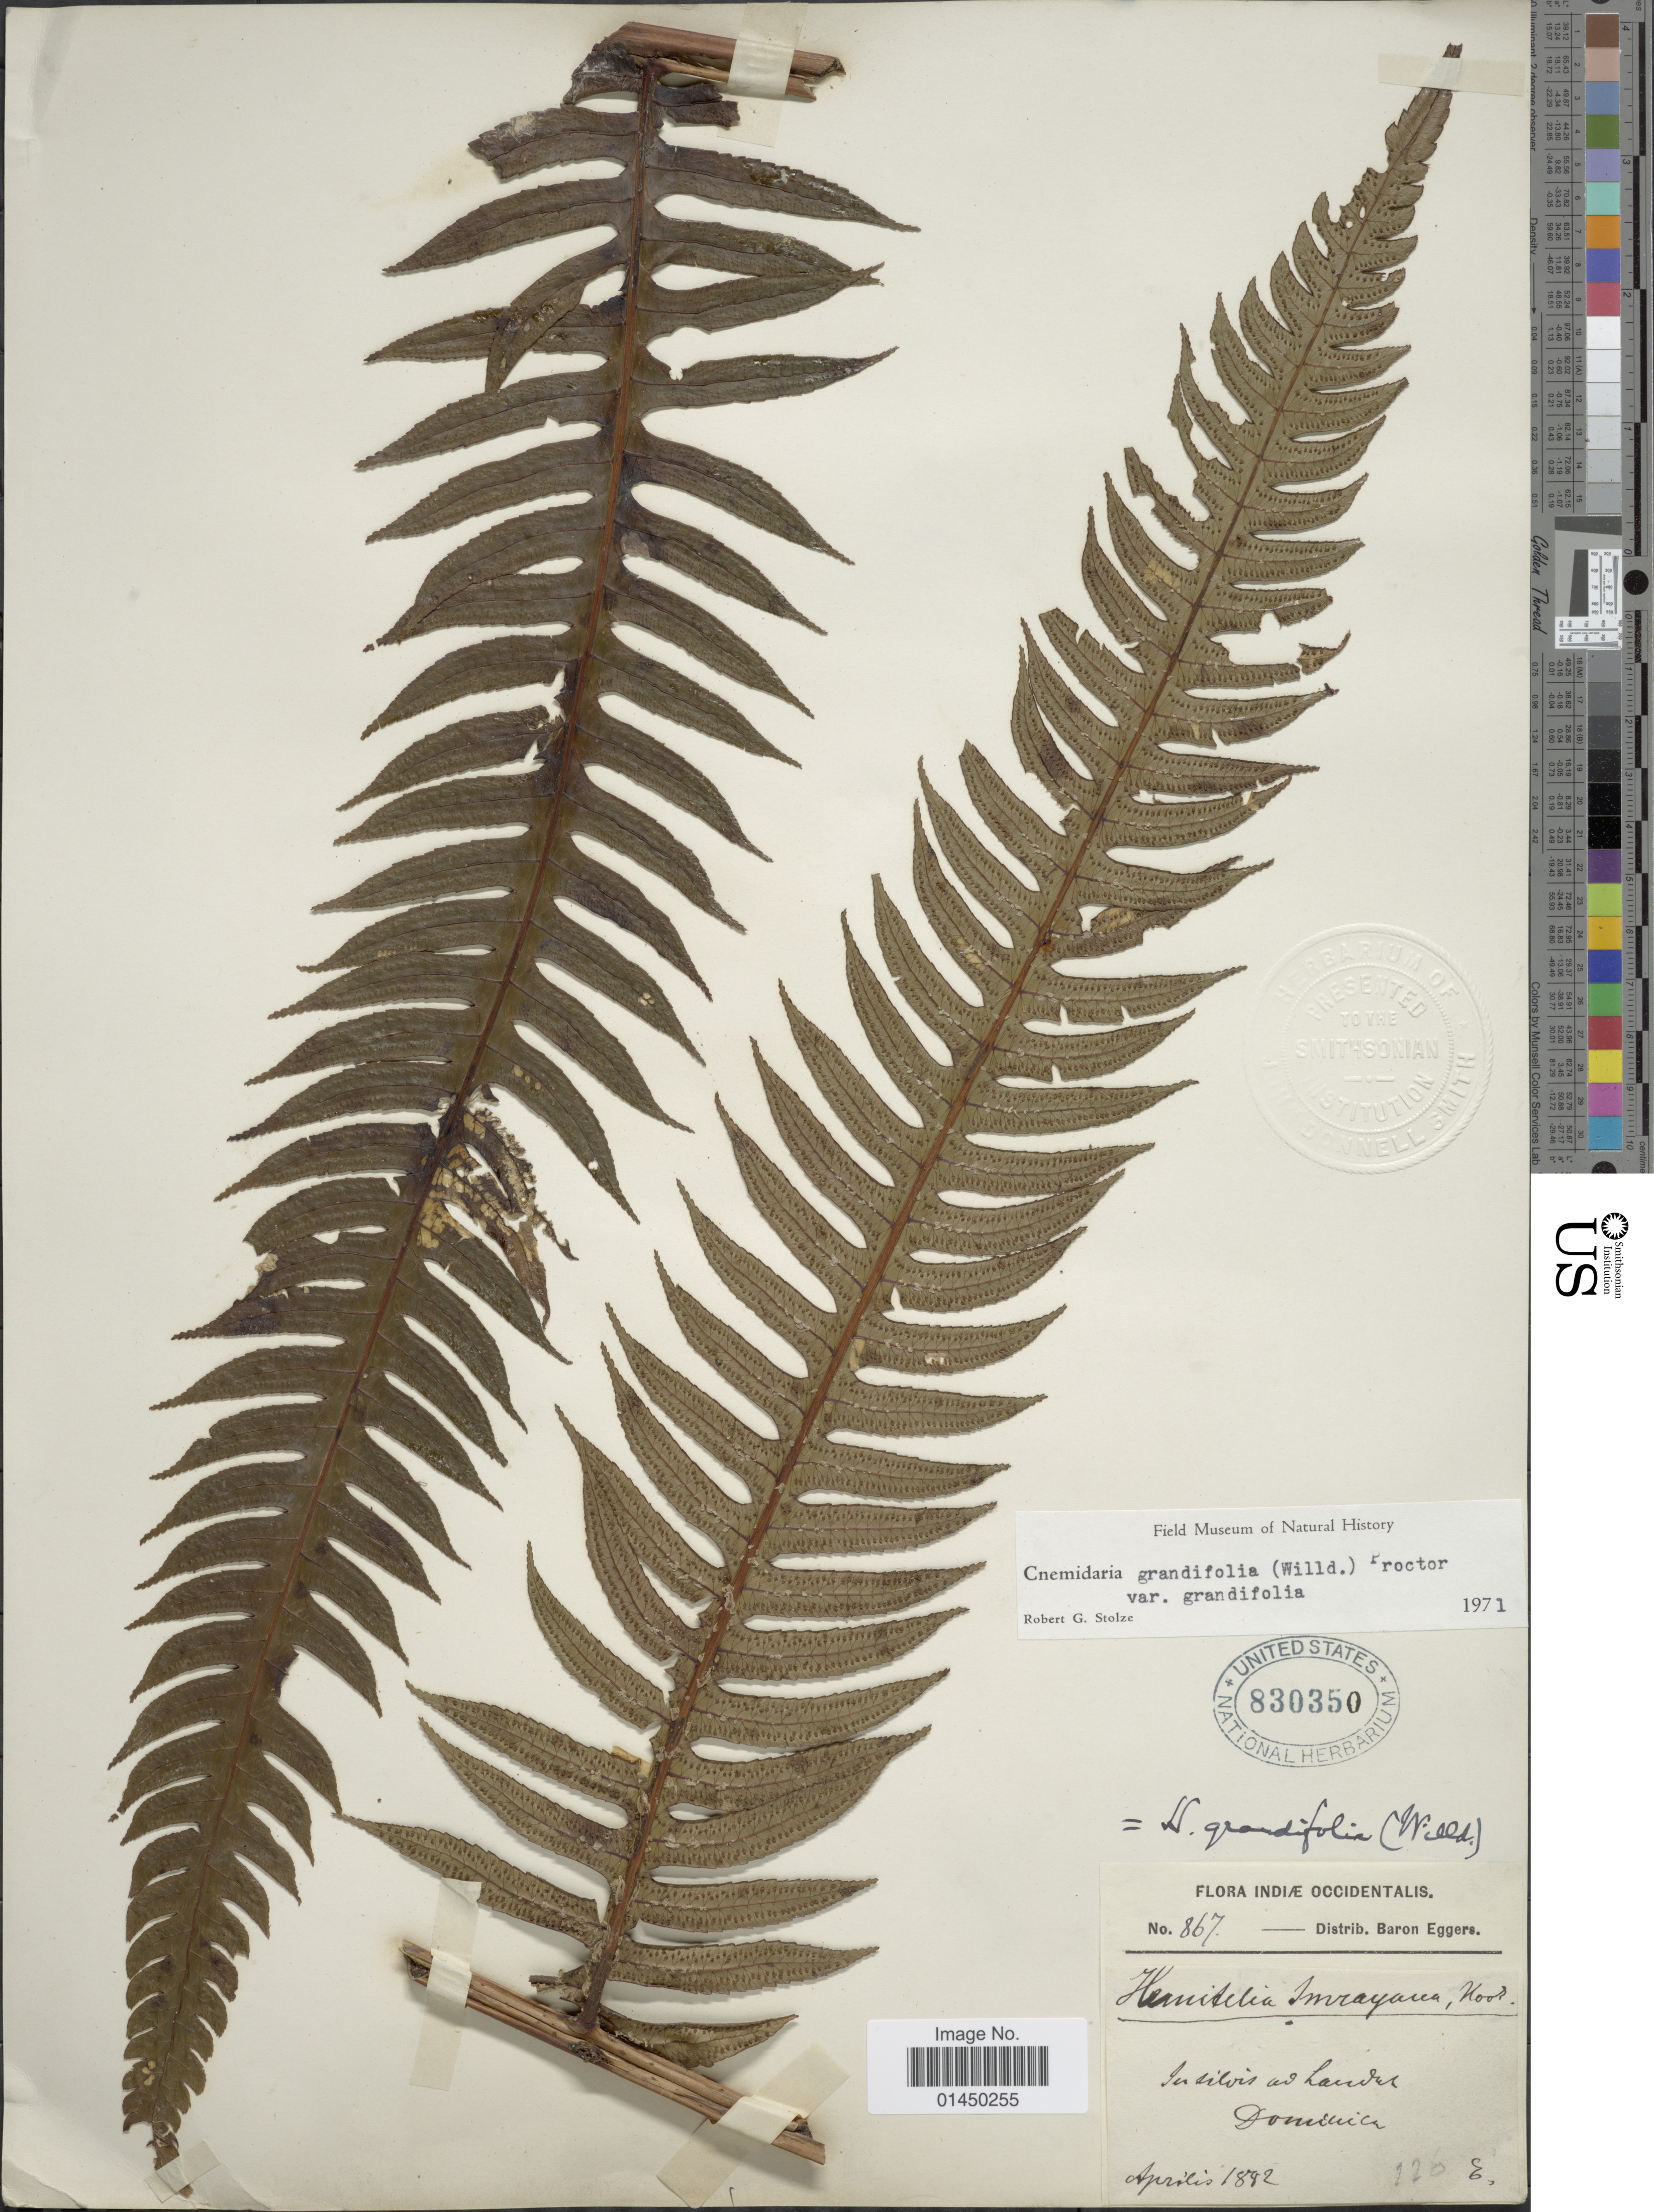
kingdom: Plantae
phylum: Tracheophyta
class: Polypodiopsida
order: Cyatheales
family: Cyatheaceae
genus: Cyathea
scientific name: Cyathea grandifolia var. grandifolia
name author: Willd.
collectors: H. F. A. von Eggers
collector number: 867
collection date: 1882-04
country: Dominica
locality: Indiae Occidentalis, in silvis ad Laudat.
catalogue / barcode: US 830350